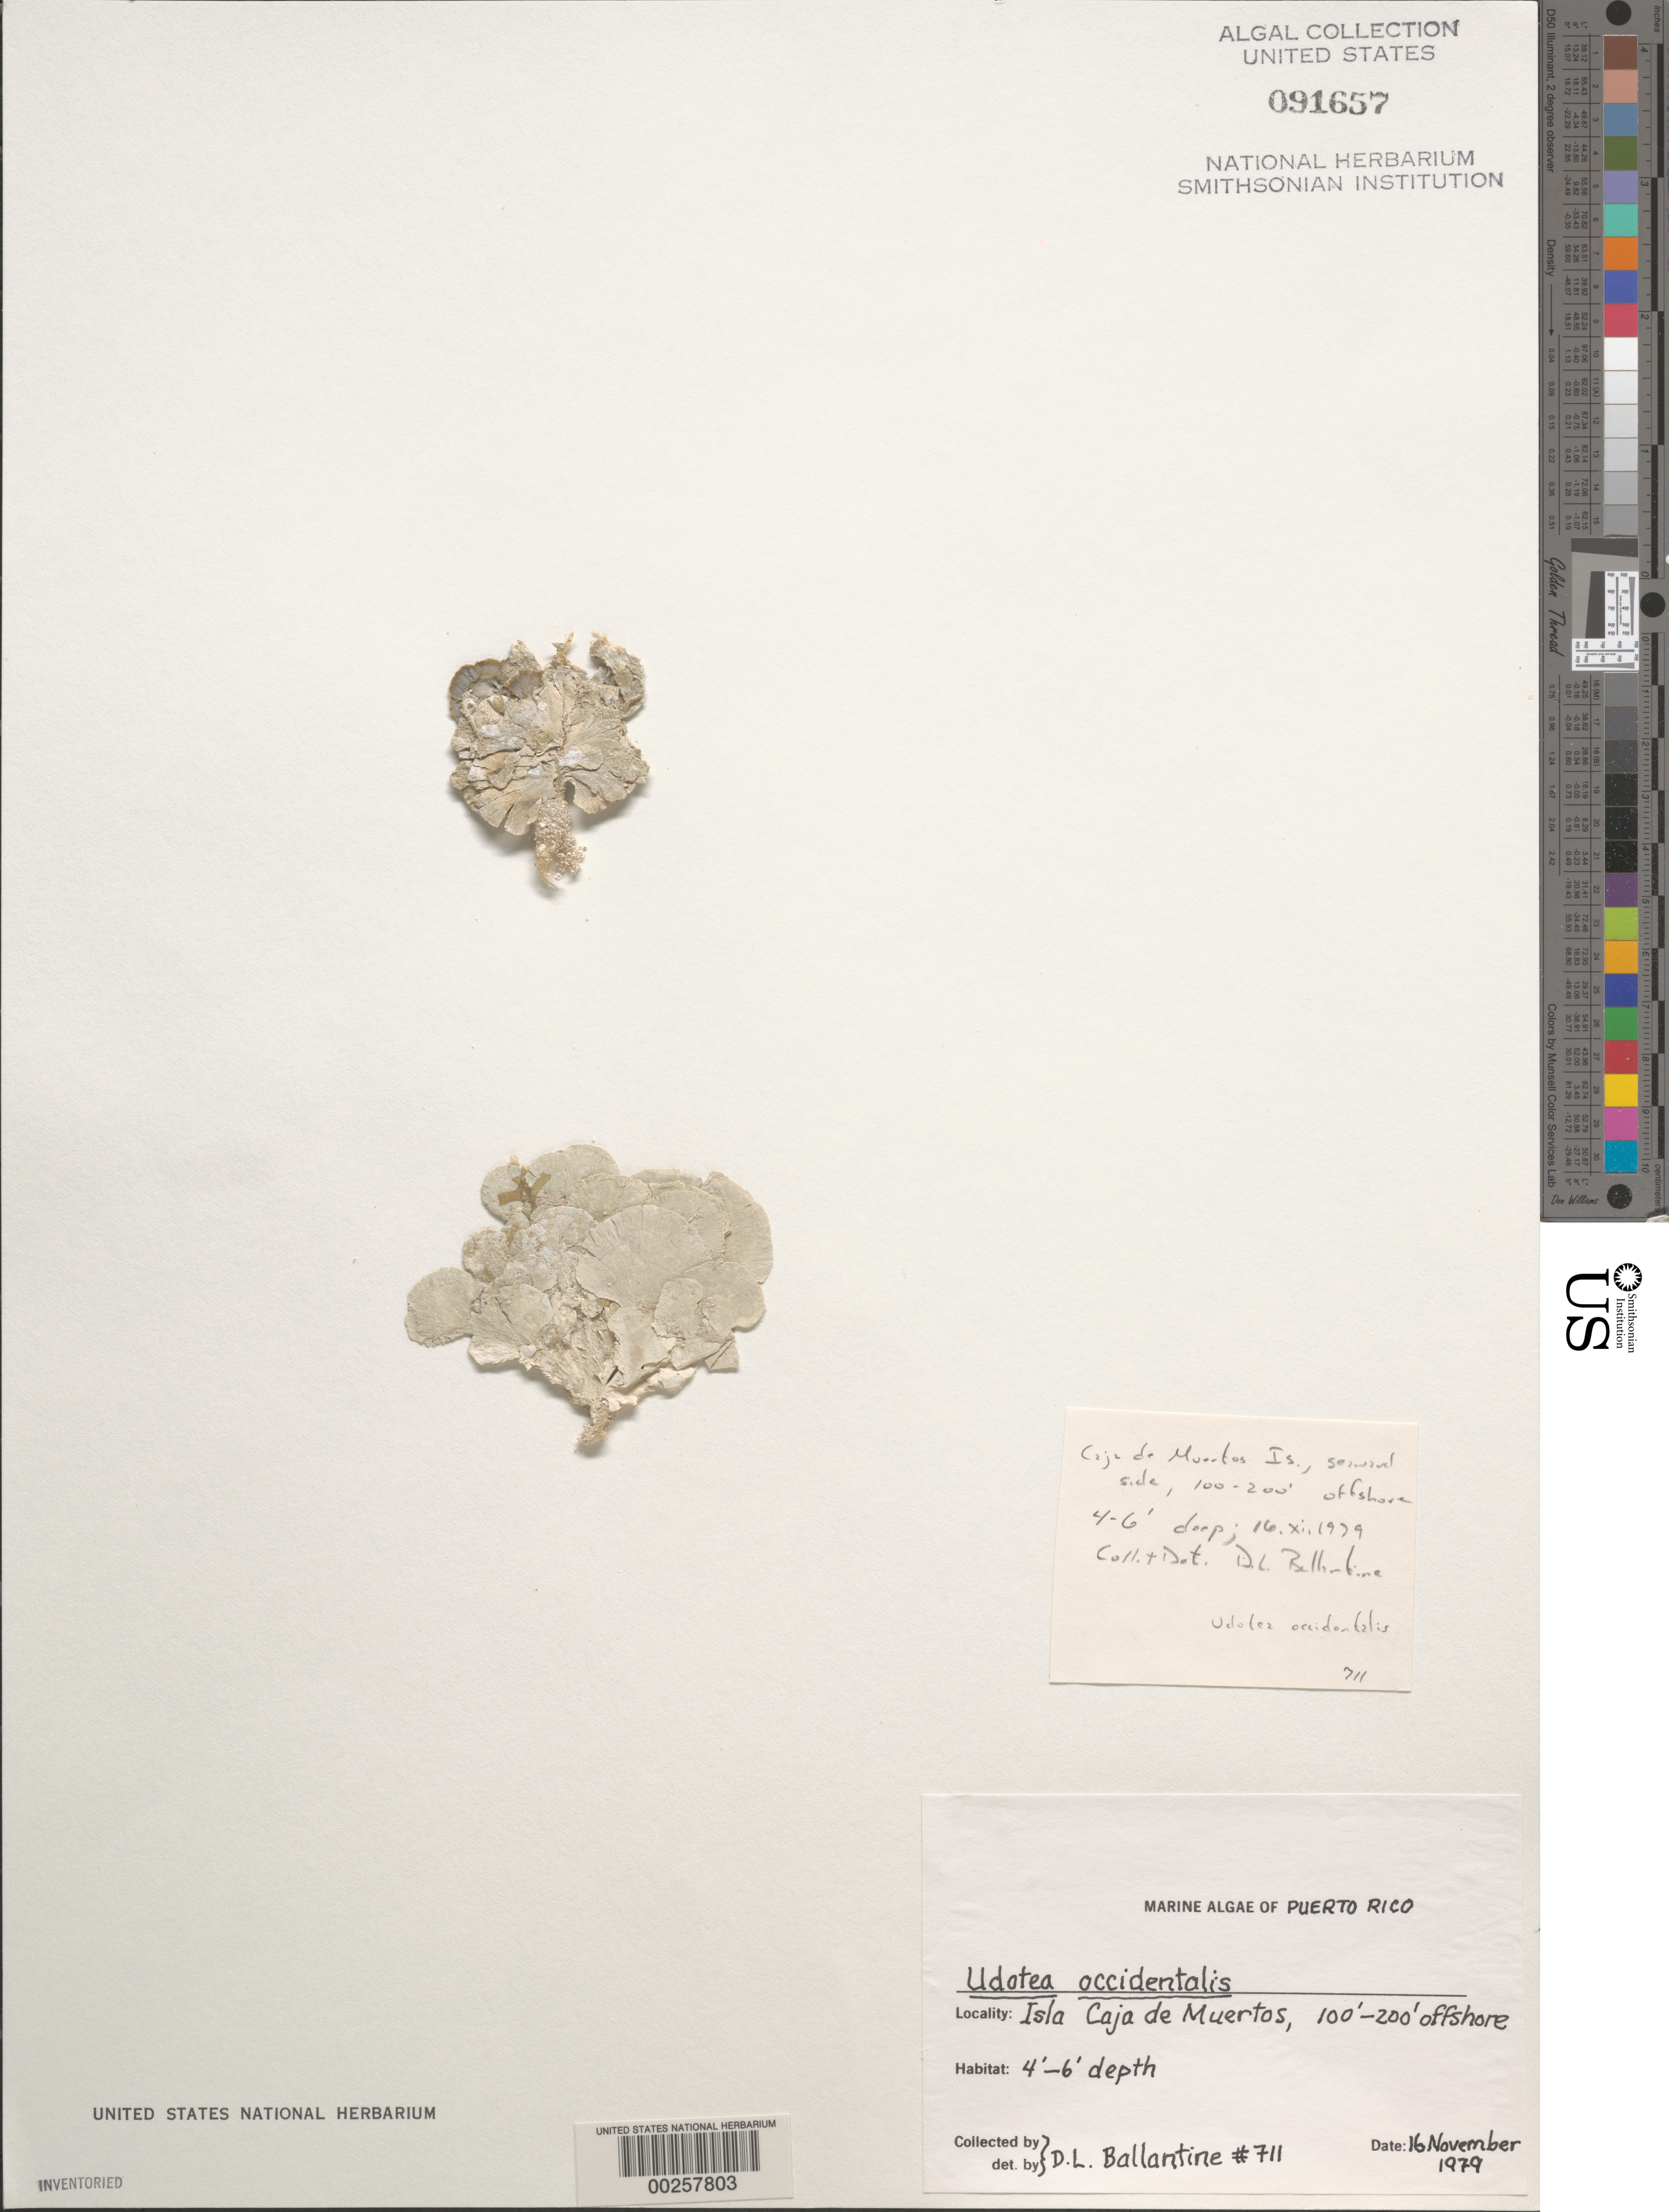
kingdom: Plantae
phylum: Chlorophyta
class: Ulvophyceae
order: Bryopsidales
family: Udoteaceae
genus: Udotea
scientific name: Udotea occidentalis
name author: A. Gepp & E. Gepp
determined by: Ballantine, D. L.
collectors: D.L. Ballantine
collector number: DLB 711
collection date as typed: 16 Nov 1979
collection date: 1979-11-16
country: Puerto Rico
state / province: Ponce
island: Isla Caja de Muertos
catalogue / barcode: US 91657